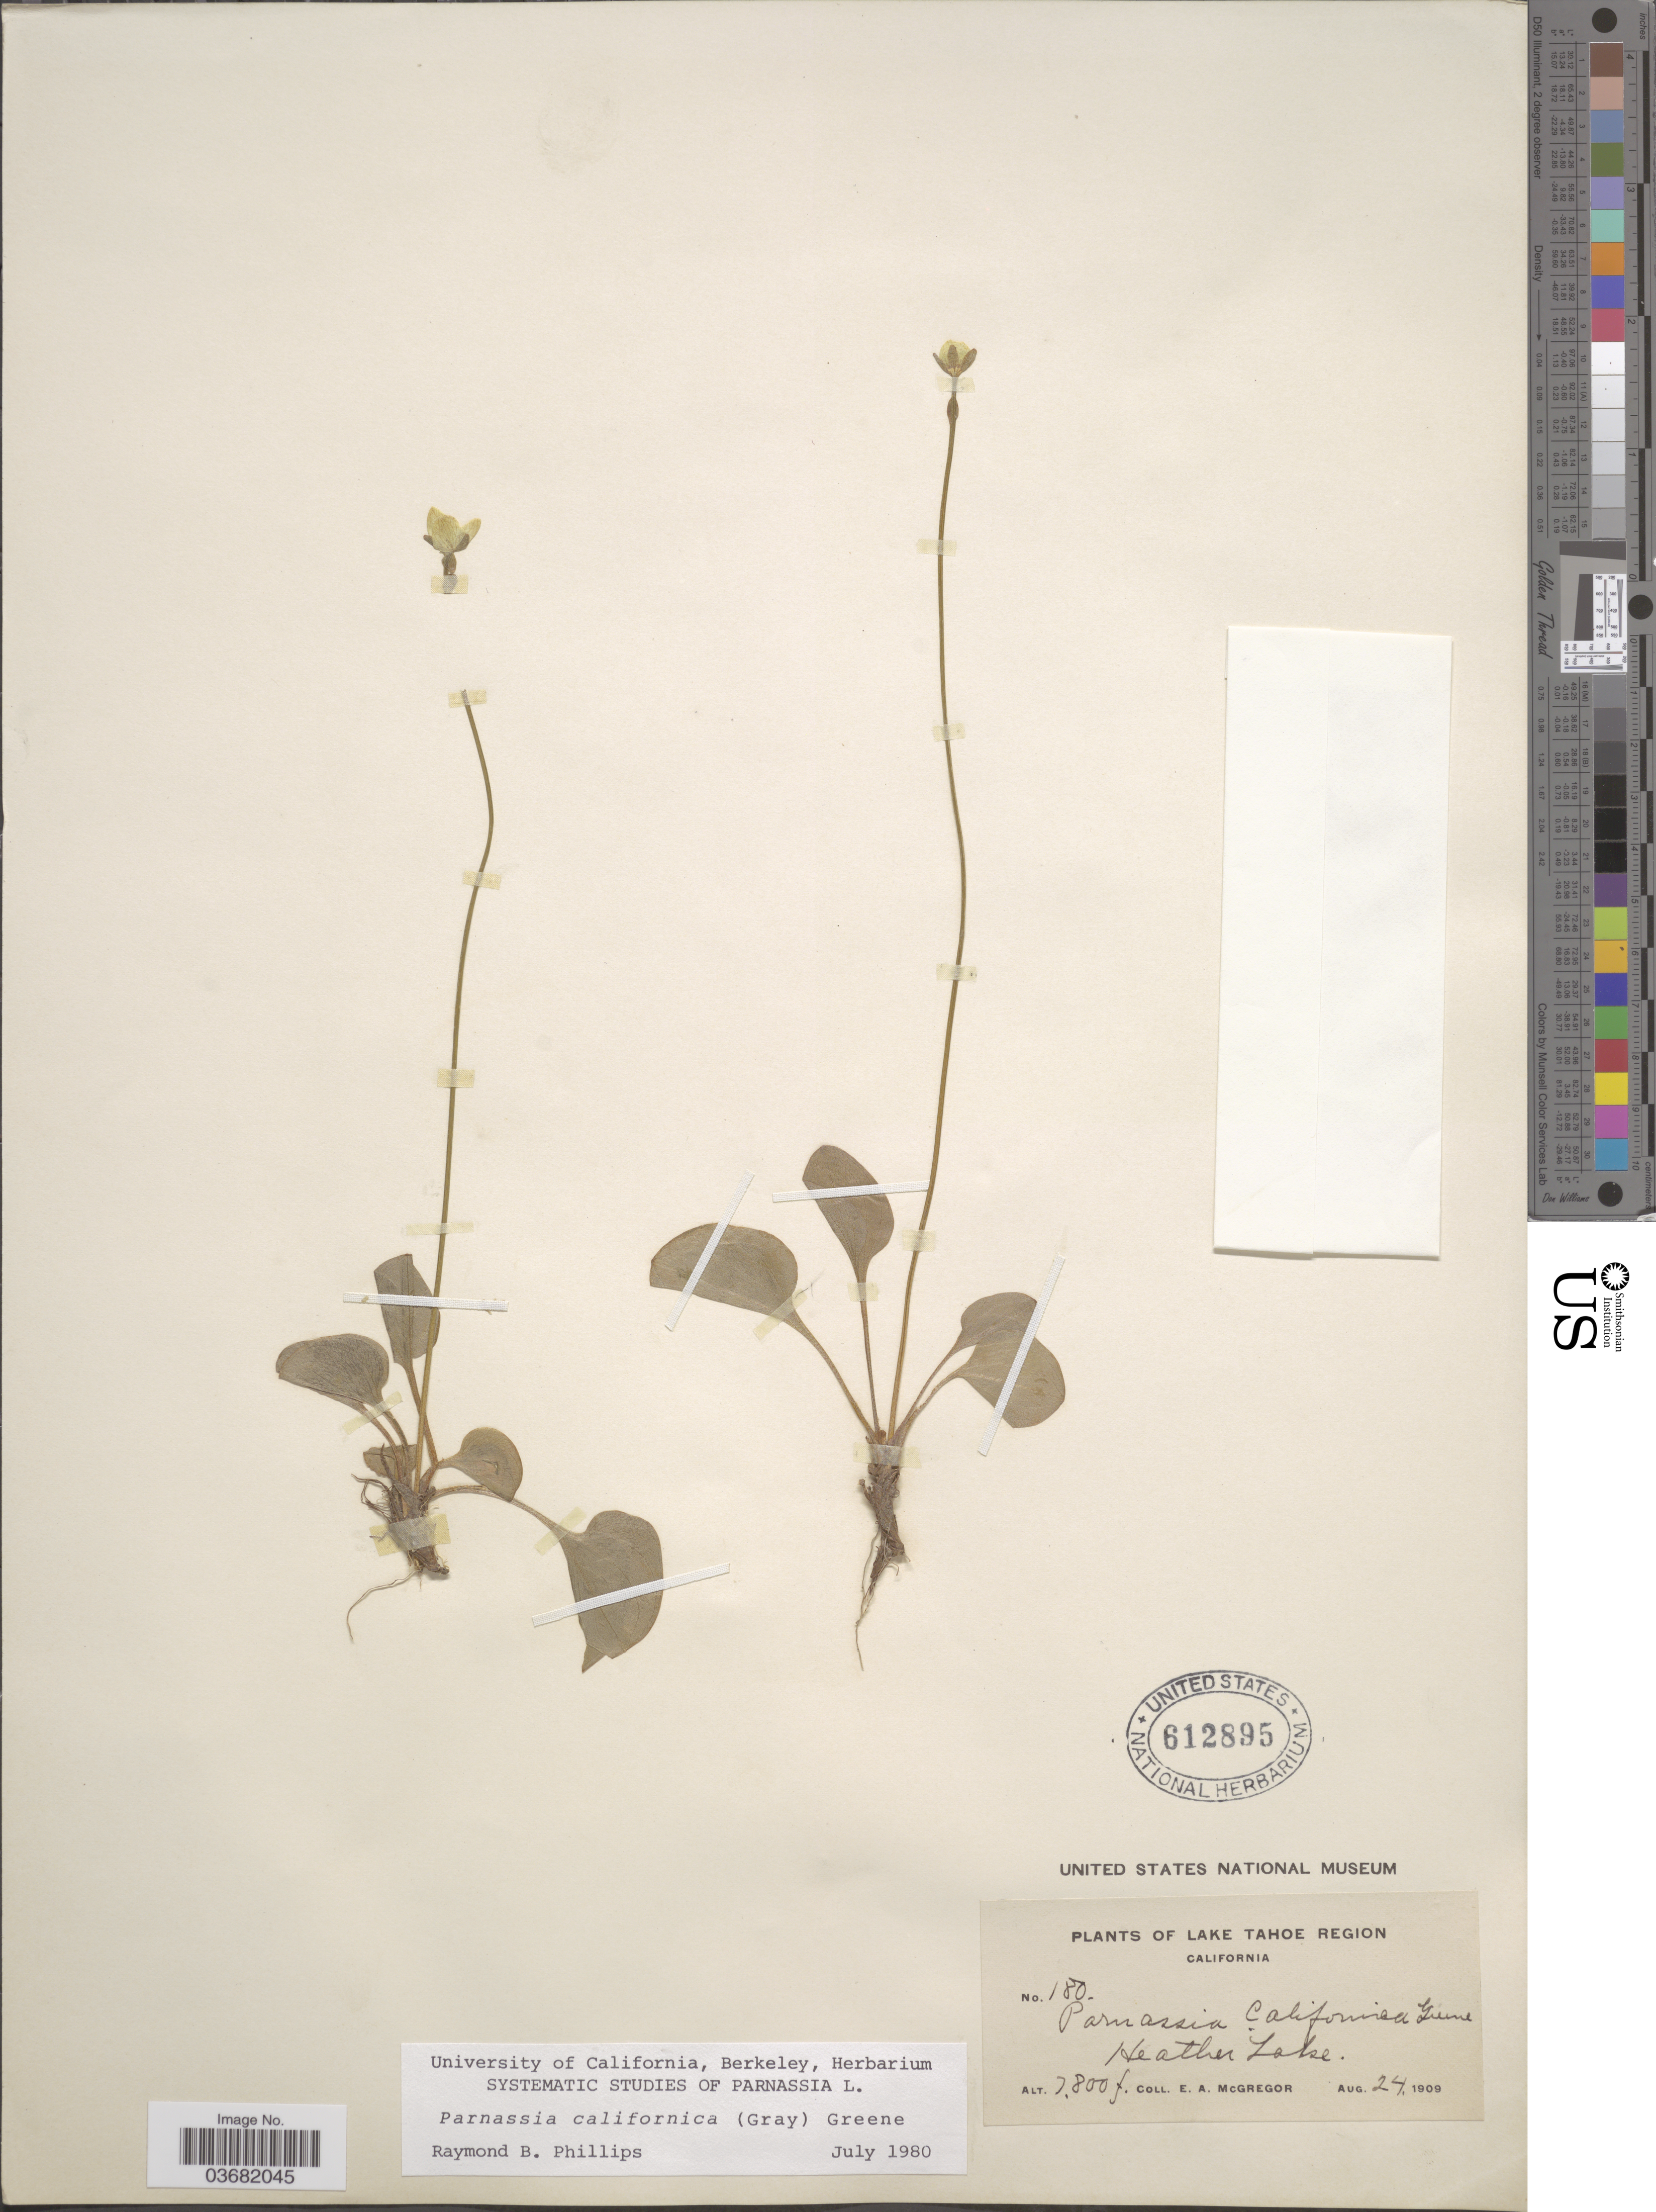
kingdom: Plantae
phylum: Tracheophyta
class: Magnoliopsida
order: Celastrales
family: Parnassiaceae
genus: Parnassia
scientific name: Parnassia californica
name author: (A. Gray) Greene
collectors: E. A. McGregor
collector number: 180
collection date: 1909-08-24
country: United States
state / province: California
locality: Lake Tahoe Region. Heather Lake.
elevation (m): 2377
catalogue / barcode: US 612895